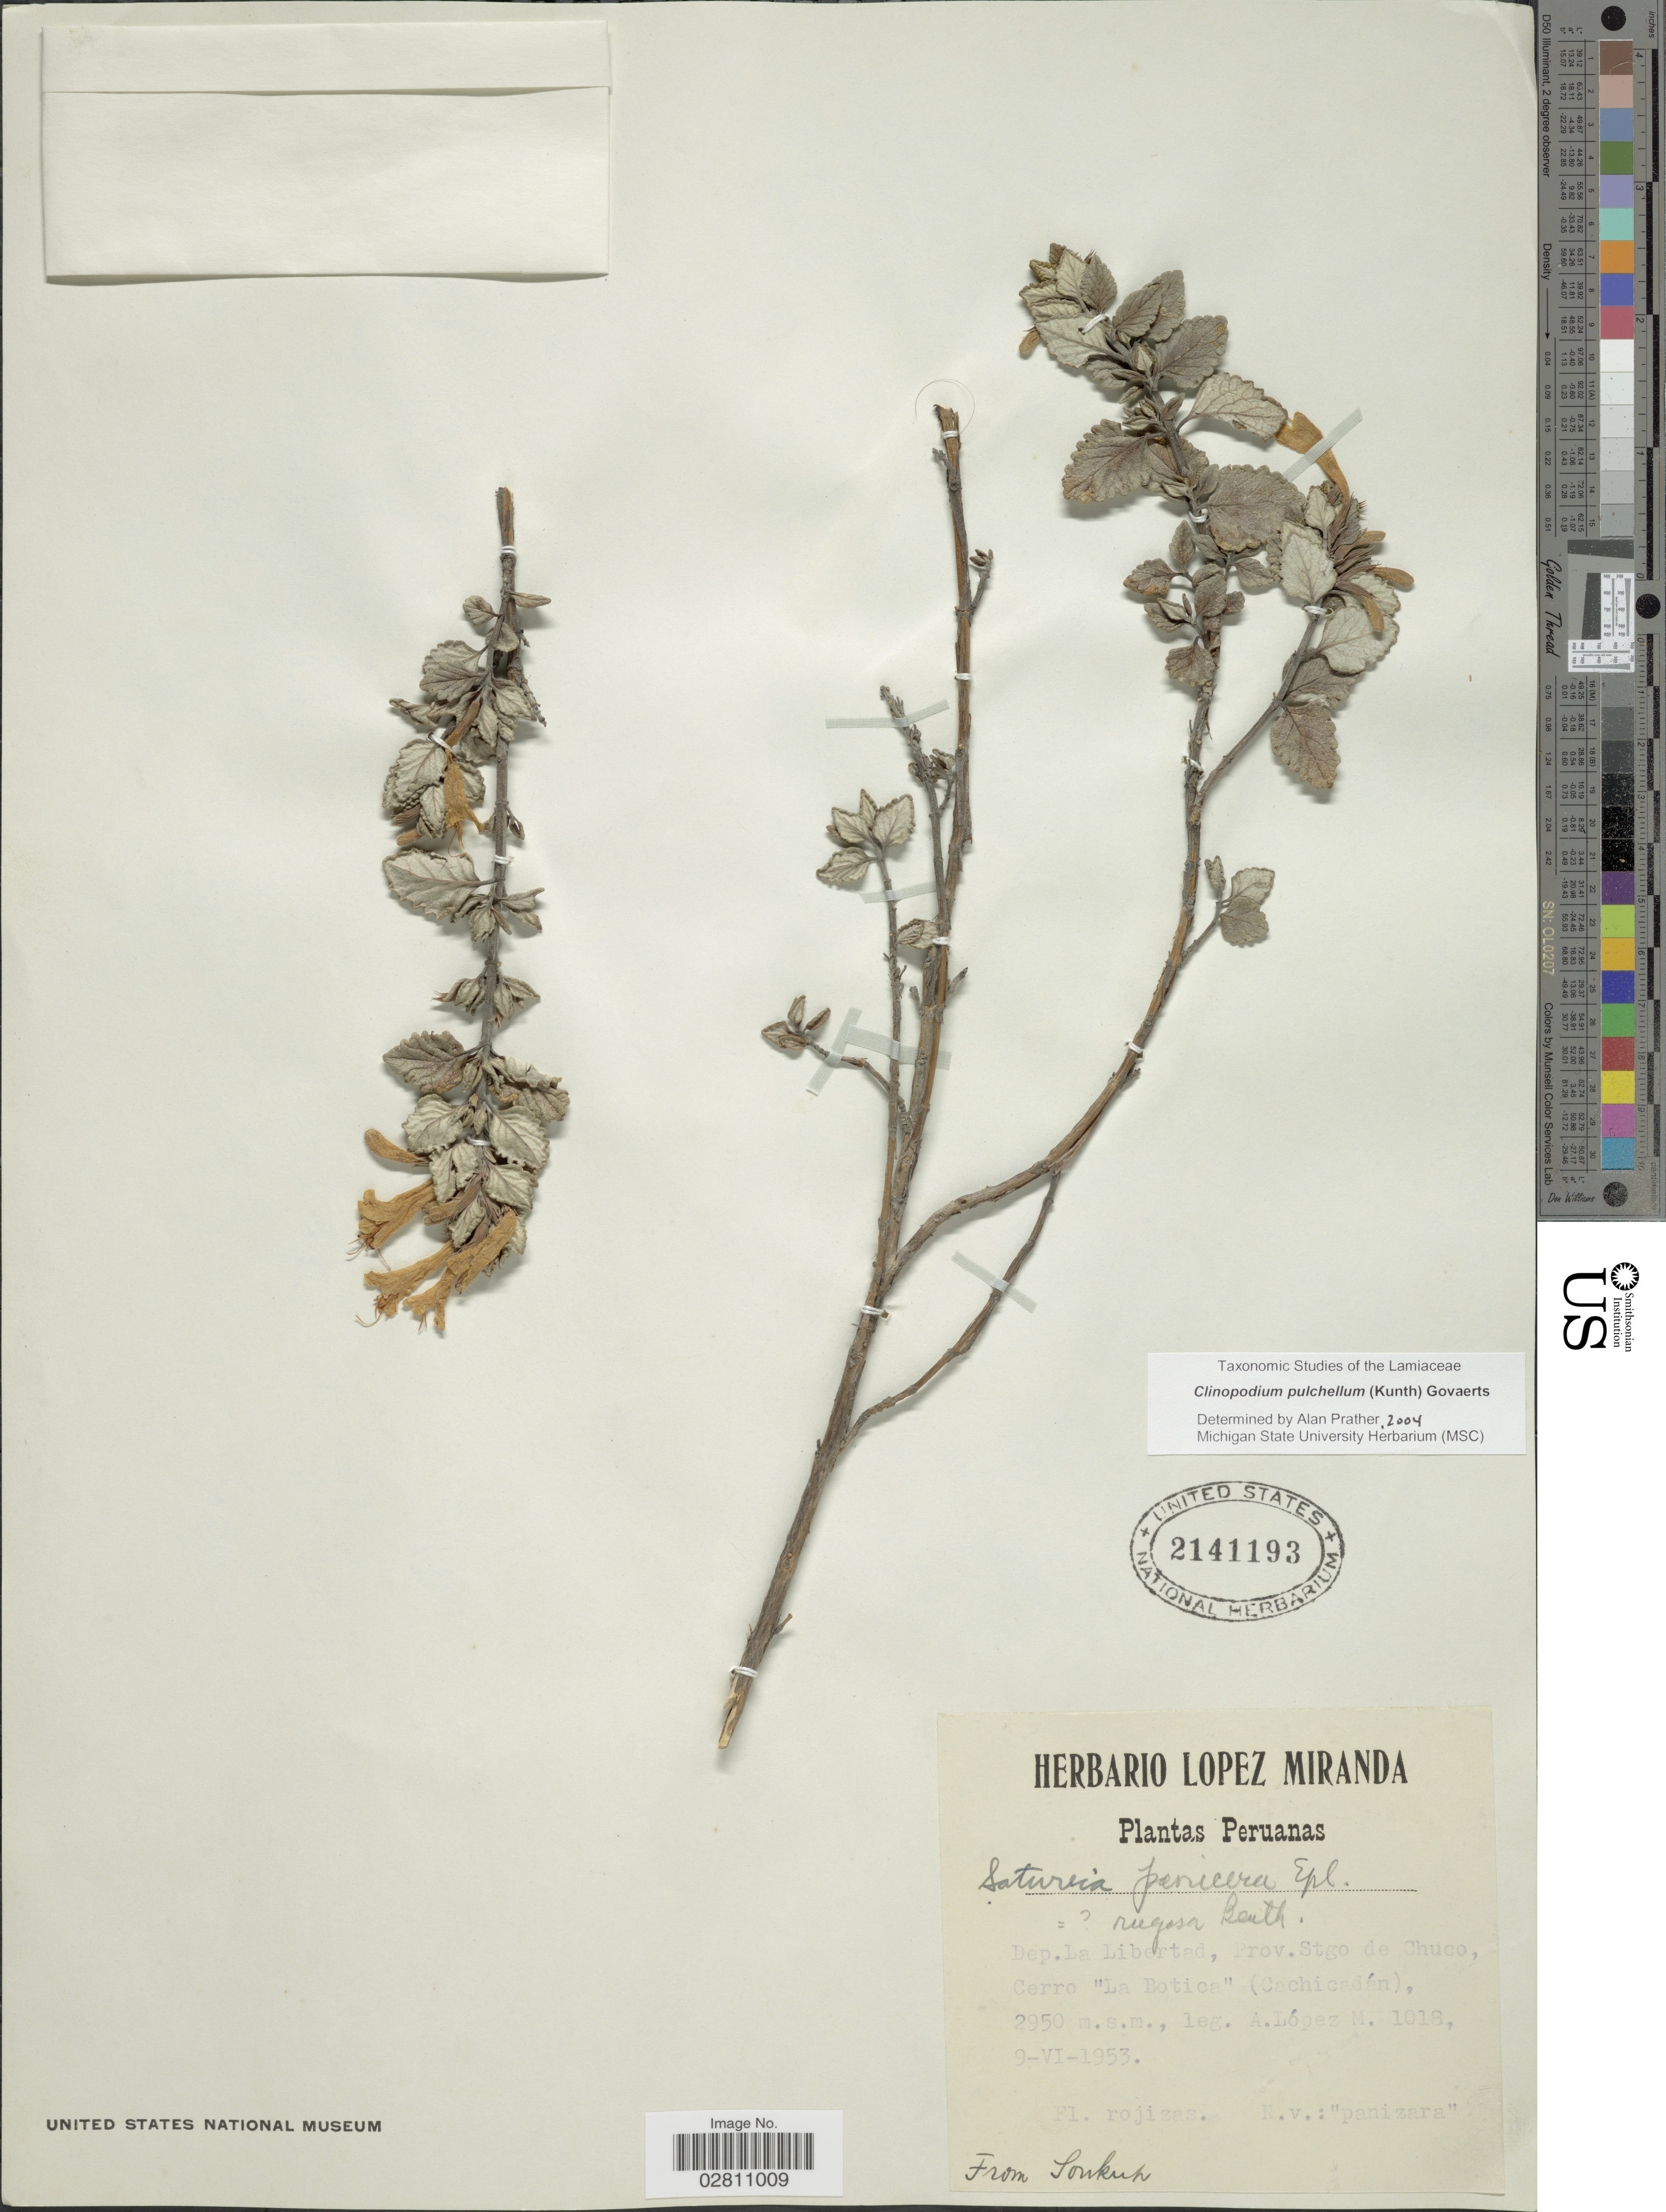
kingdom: Plantae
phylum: Tracheophyta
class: Magnoliopsida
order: Lamiales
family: Lamiaceae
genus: Clinopodium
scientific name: Clinopodium pulchellum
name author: (Kunth) Govaerts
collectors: A. López M.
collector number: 1018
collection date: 1953-06-09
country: Peru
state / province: La Libertad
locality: Dep. La Libertad, Prov. Stgo de Chuco, Cerro "La Botica" (Cachicadán).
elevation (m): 2950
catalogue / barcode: US 2141193